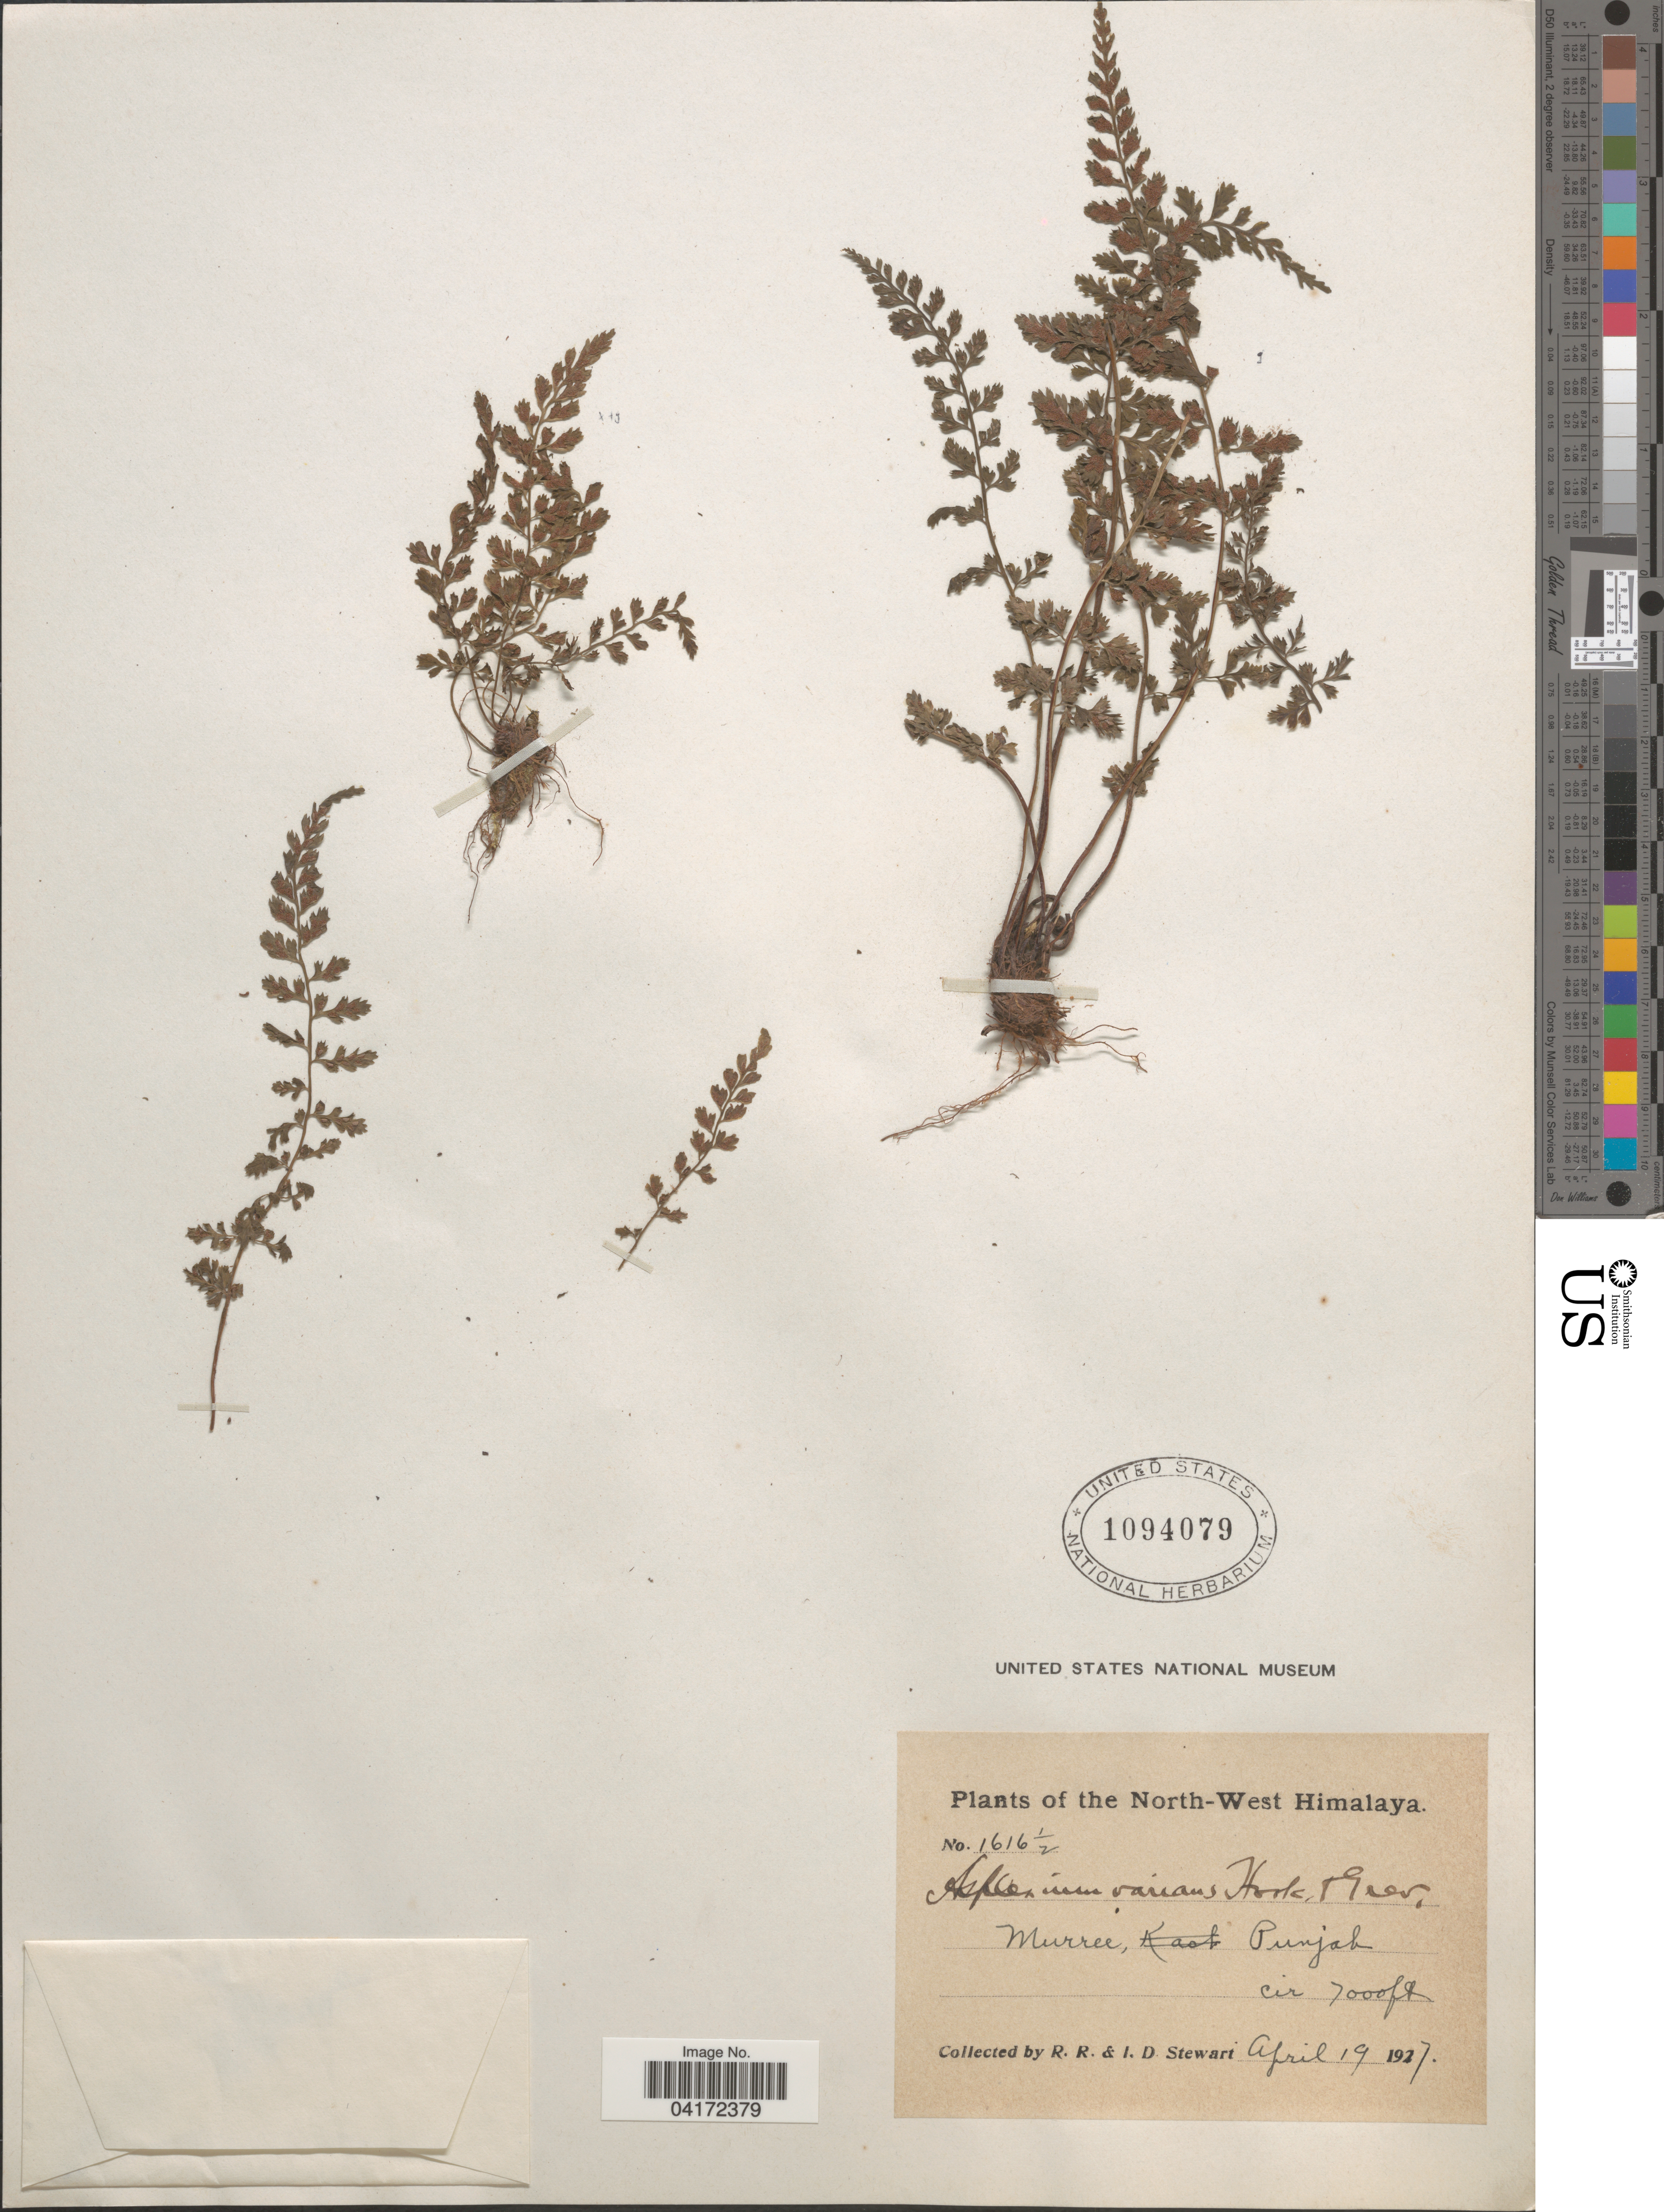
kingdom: Plantae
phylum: Tracheophyta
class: Polypodiopsida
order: Polypodiales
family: Aspleniaceae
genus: Asplenium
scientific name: Asplenium varians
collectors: R. Stewart & I. Stewart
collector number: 1616½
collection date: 1927-04-19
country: Pakistan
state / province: Punjab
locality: The North-West Himalaya. Murree.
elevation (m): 2134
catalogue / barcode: US 1094079